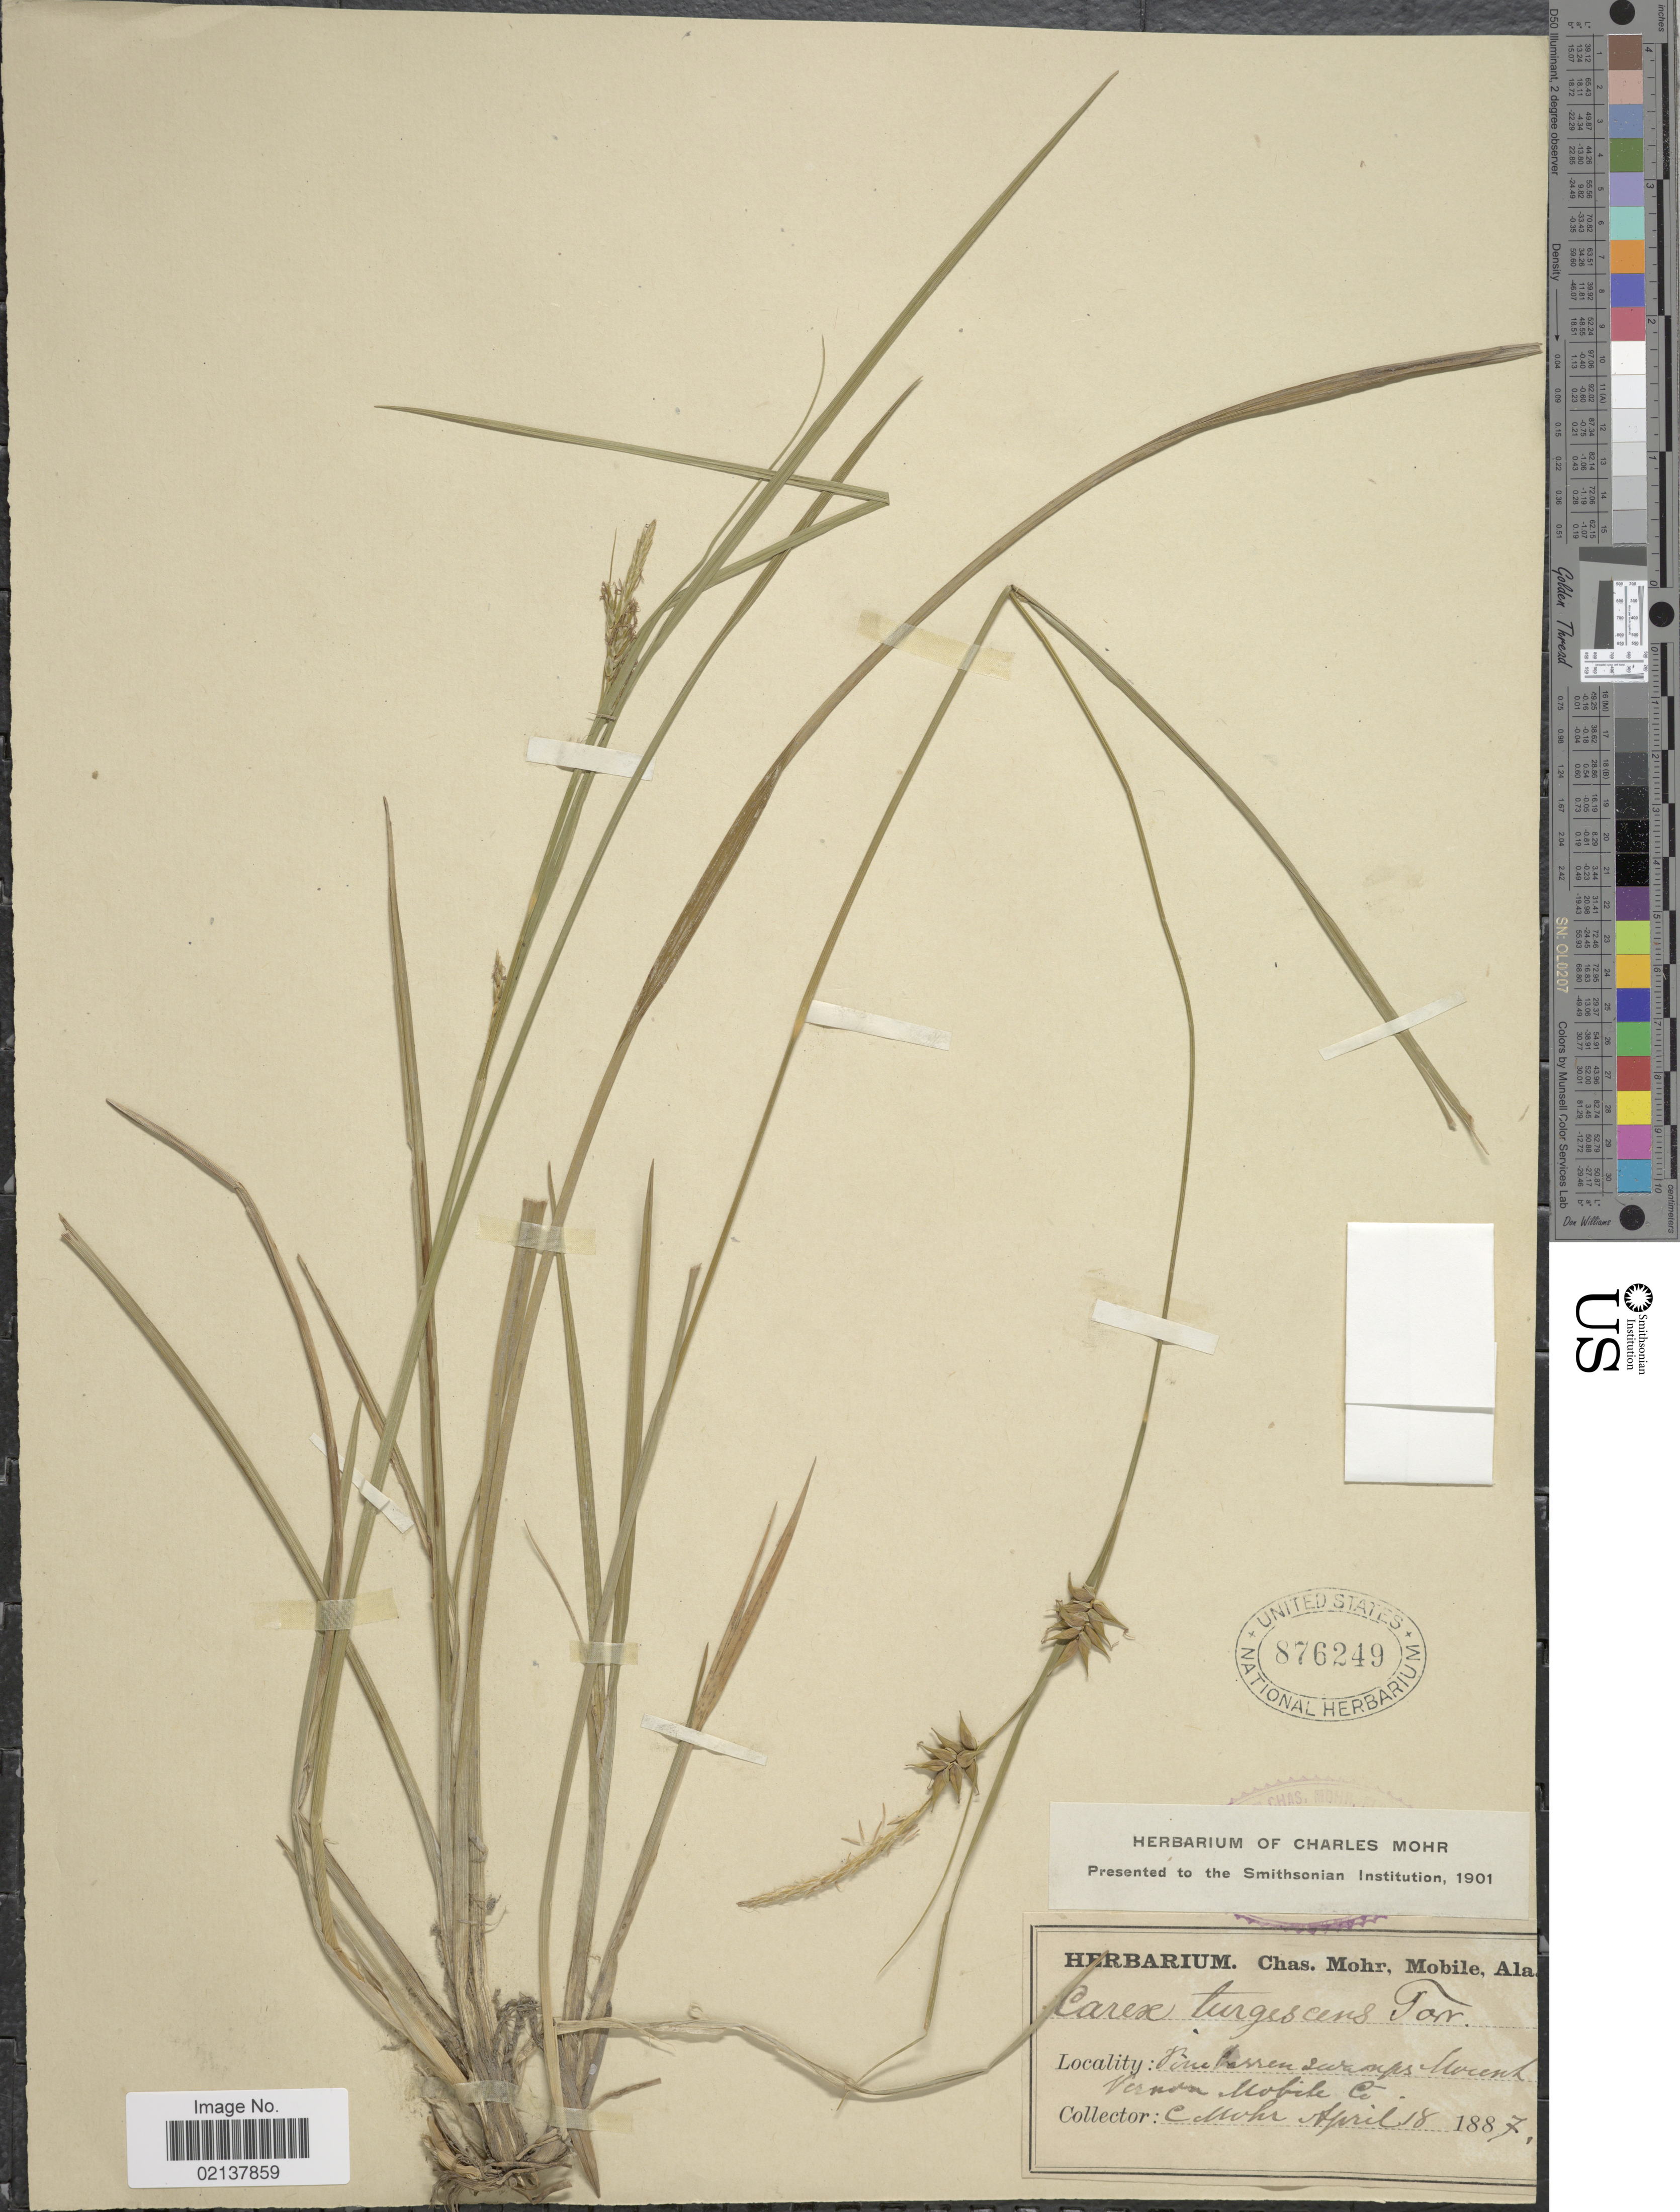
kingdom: Plantae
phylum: Tracheophyta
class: Liliopsida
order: Poales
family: Cyperaceae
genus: Carex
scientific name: Carex turgescens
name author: Torr.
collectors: C. T. Mohr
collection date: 1887-04-18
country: United States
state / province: Alabama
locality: Pine barren swamps Mount Vernon, Mobile Co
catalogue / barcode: US 876249